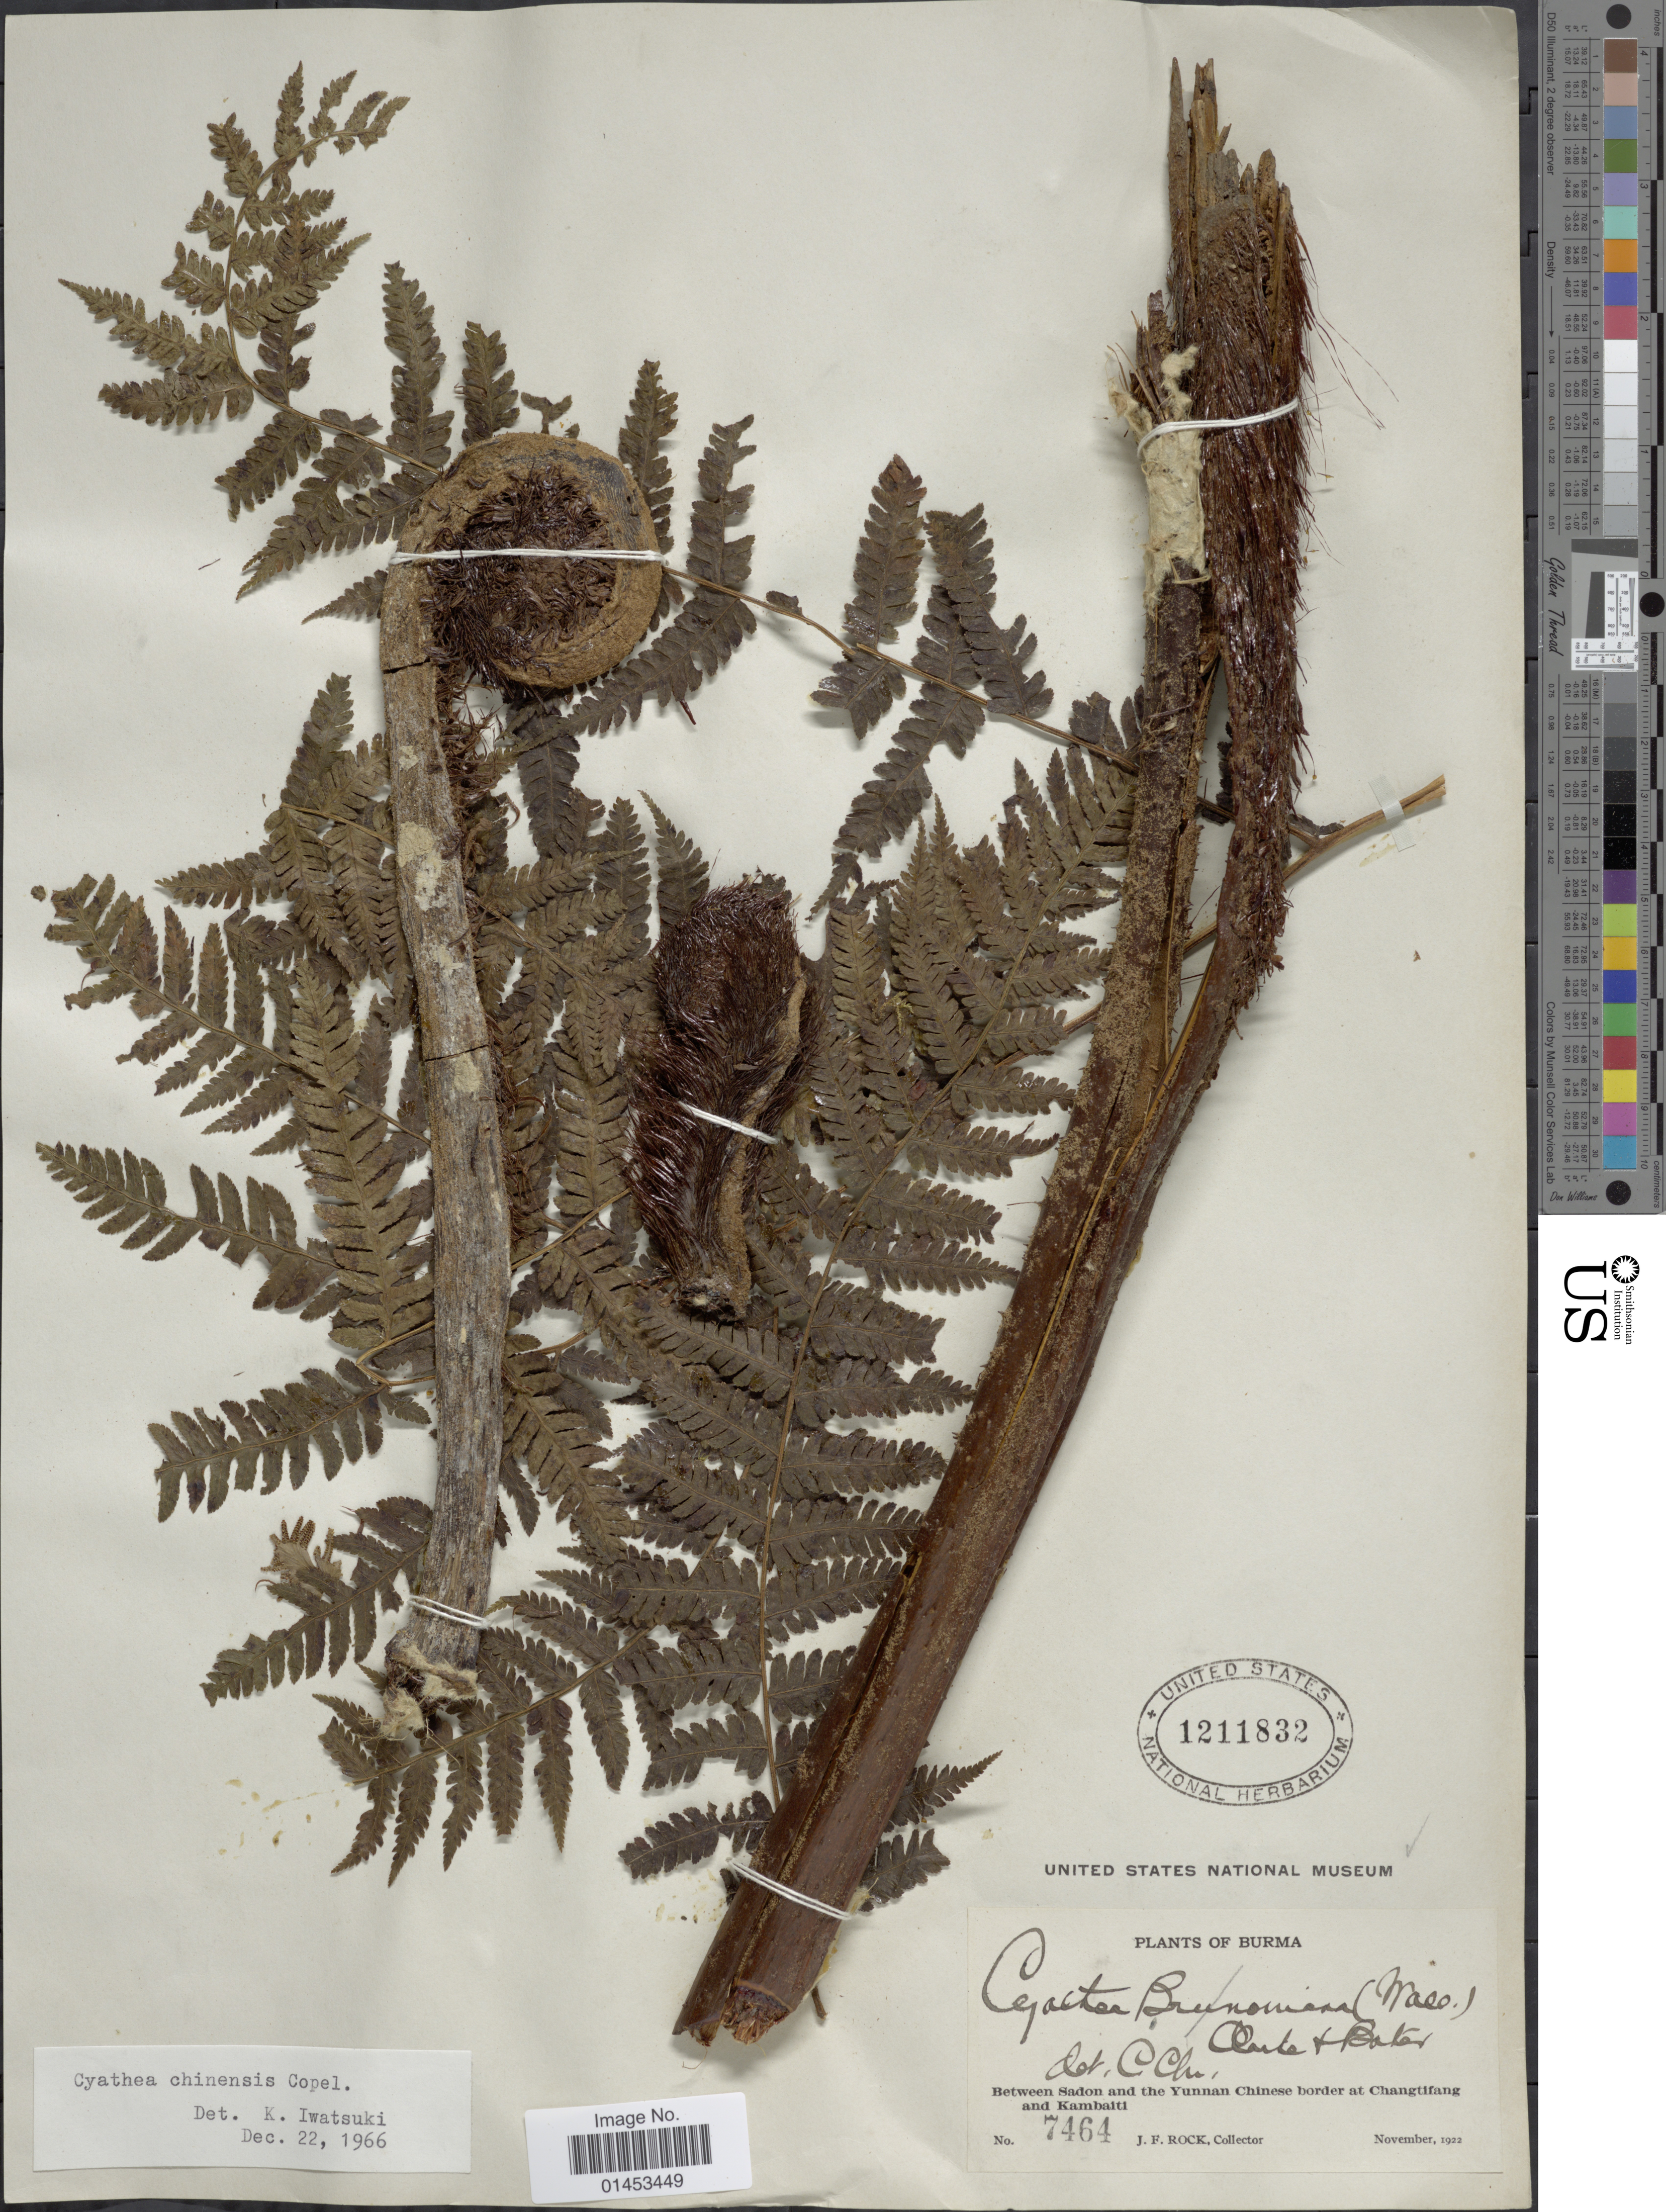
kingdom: Plantae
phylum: Tracheophyta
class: Polypodiopsida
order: Cyatheales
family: Cyatheaceae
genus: Cyathea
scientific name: Cyathea chinensis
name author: Copel.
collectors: J. Rock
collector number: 7464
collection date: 1922-11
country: Myanmar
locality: Burma, Between Sadon and the Yunnan Chinese border at Changtifang and Kambaiti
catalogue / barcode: US 1211832